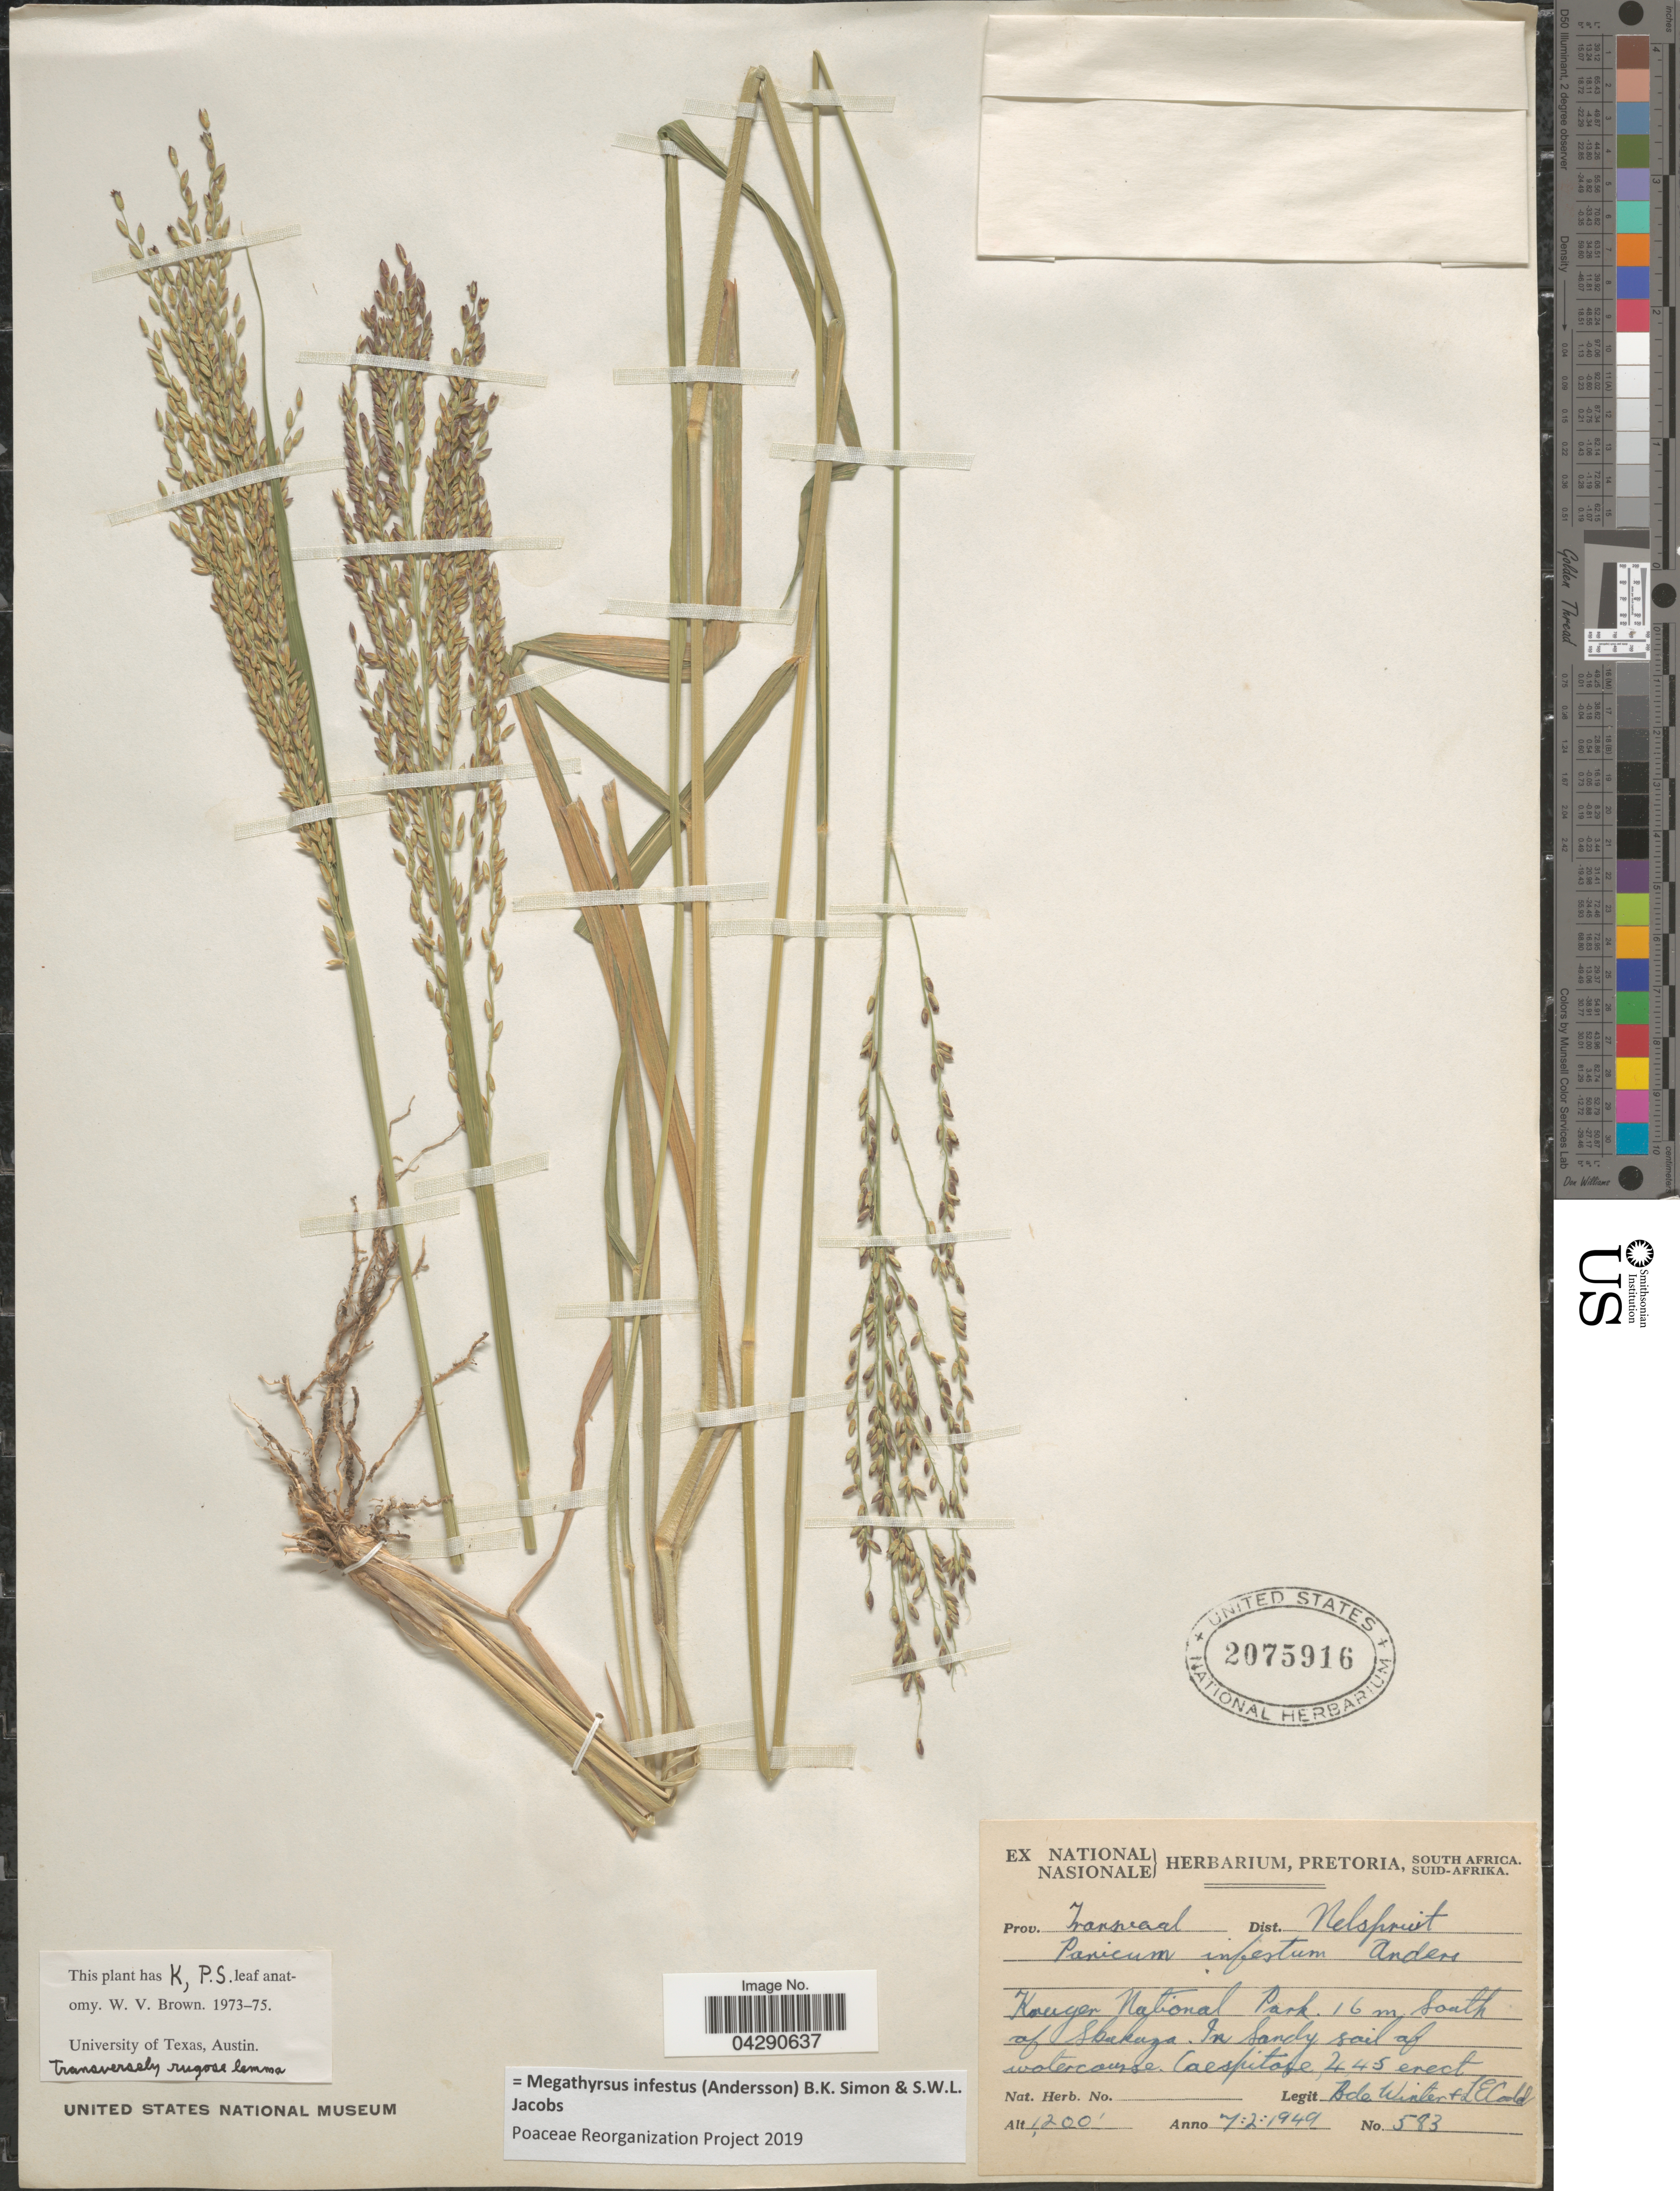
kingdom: Plantae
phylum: Tracheophyta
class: Liliopsida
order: Poales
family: Poaceae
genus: Megathyrsus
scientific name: Megathyrsus infestus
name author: (Peters) B.K. Simon & S.W.L. Jacobs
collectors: B. de Winter & L. Codd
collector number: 583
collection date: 1949-02-07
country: South Africa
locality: Prov. Transvaal. Dist. Nelspruit. Kruger National Park. 16 m. South of Skukuza.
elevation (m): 366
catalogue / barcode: US 2075916